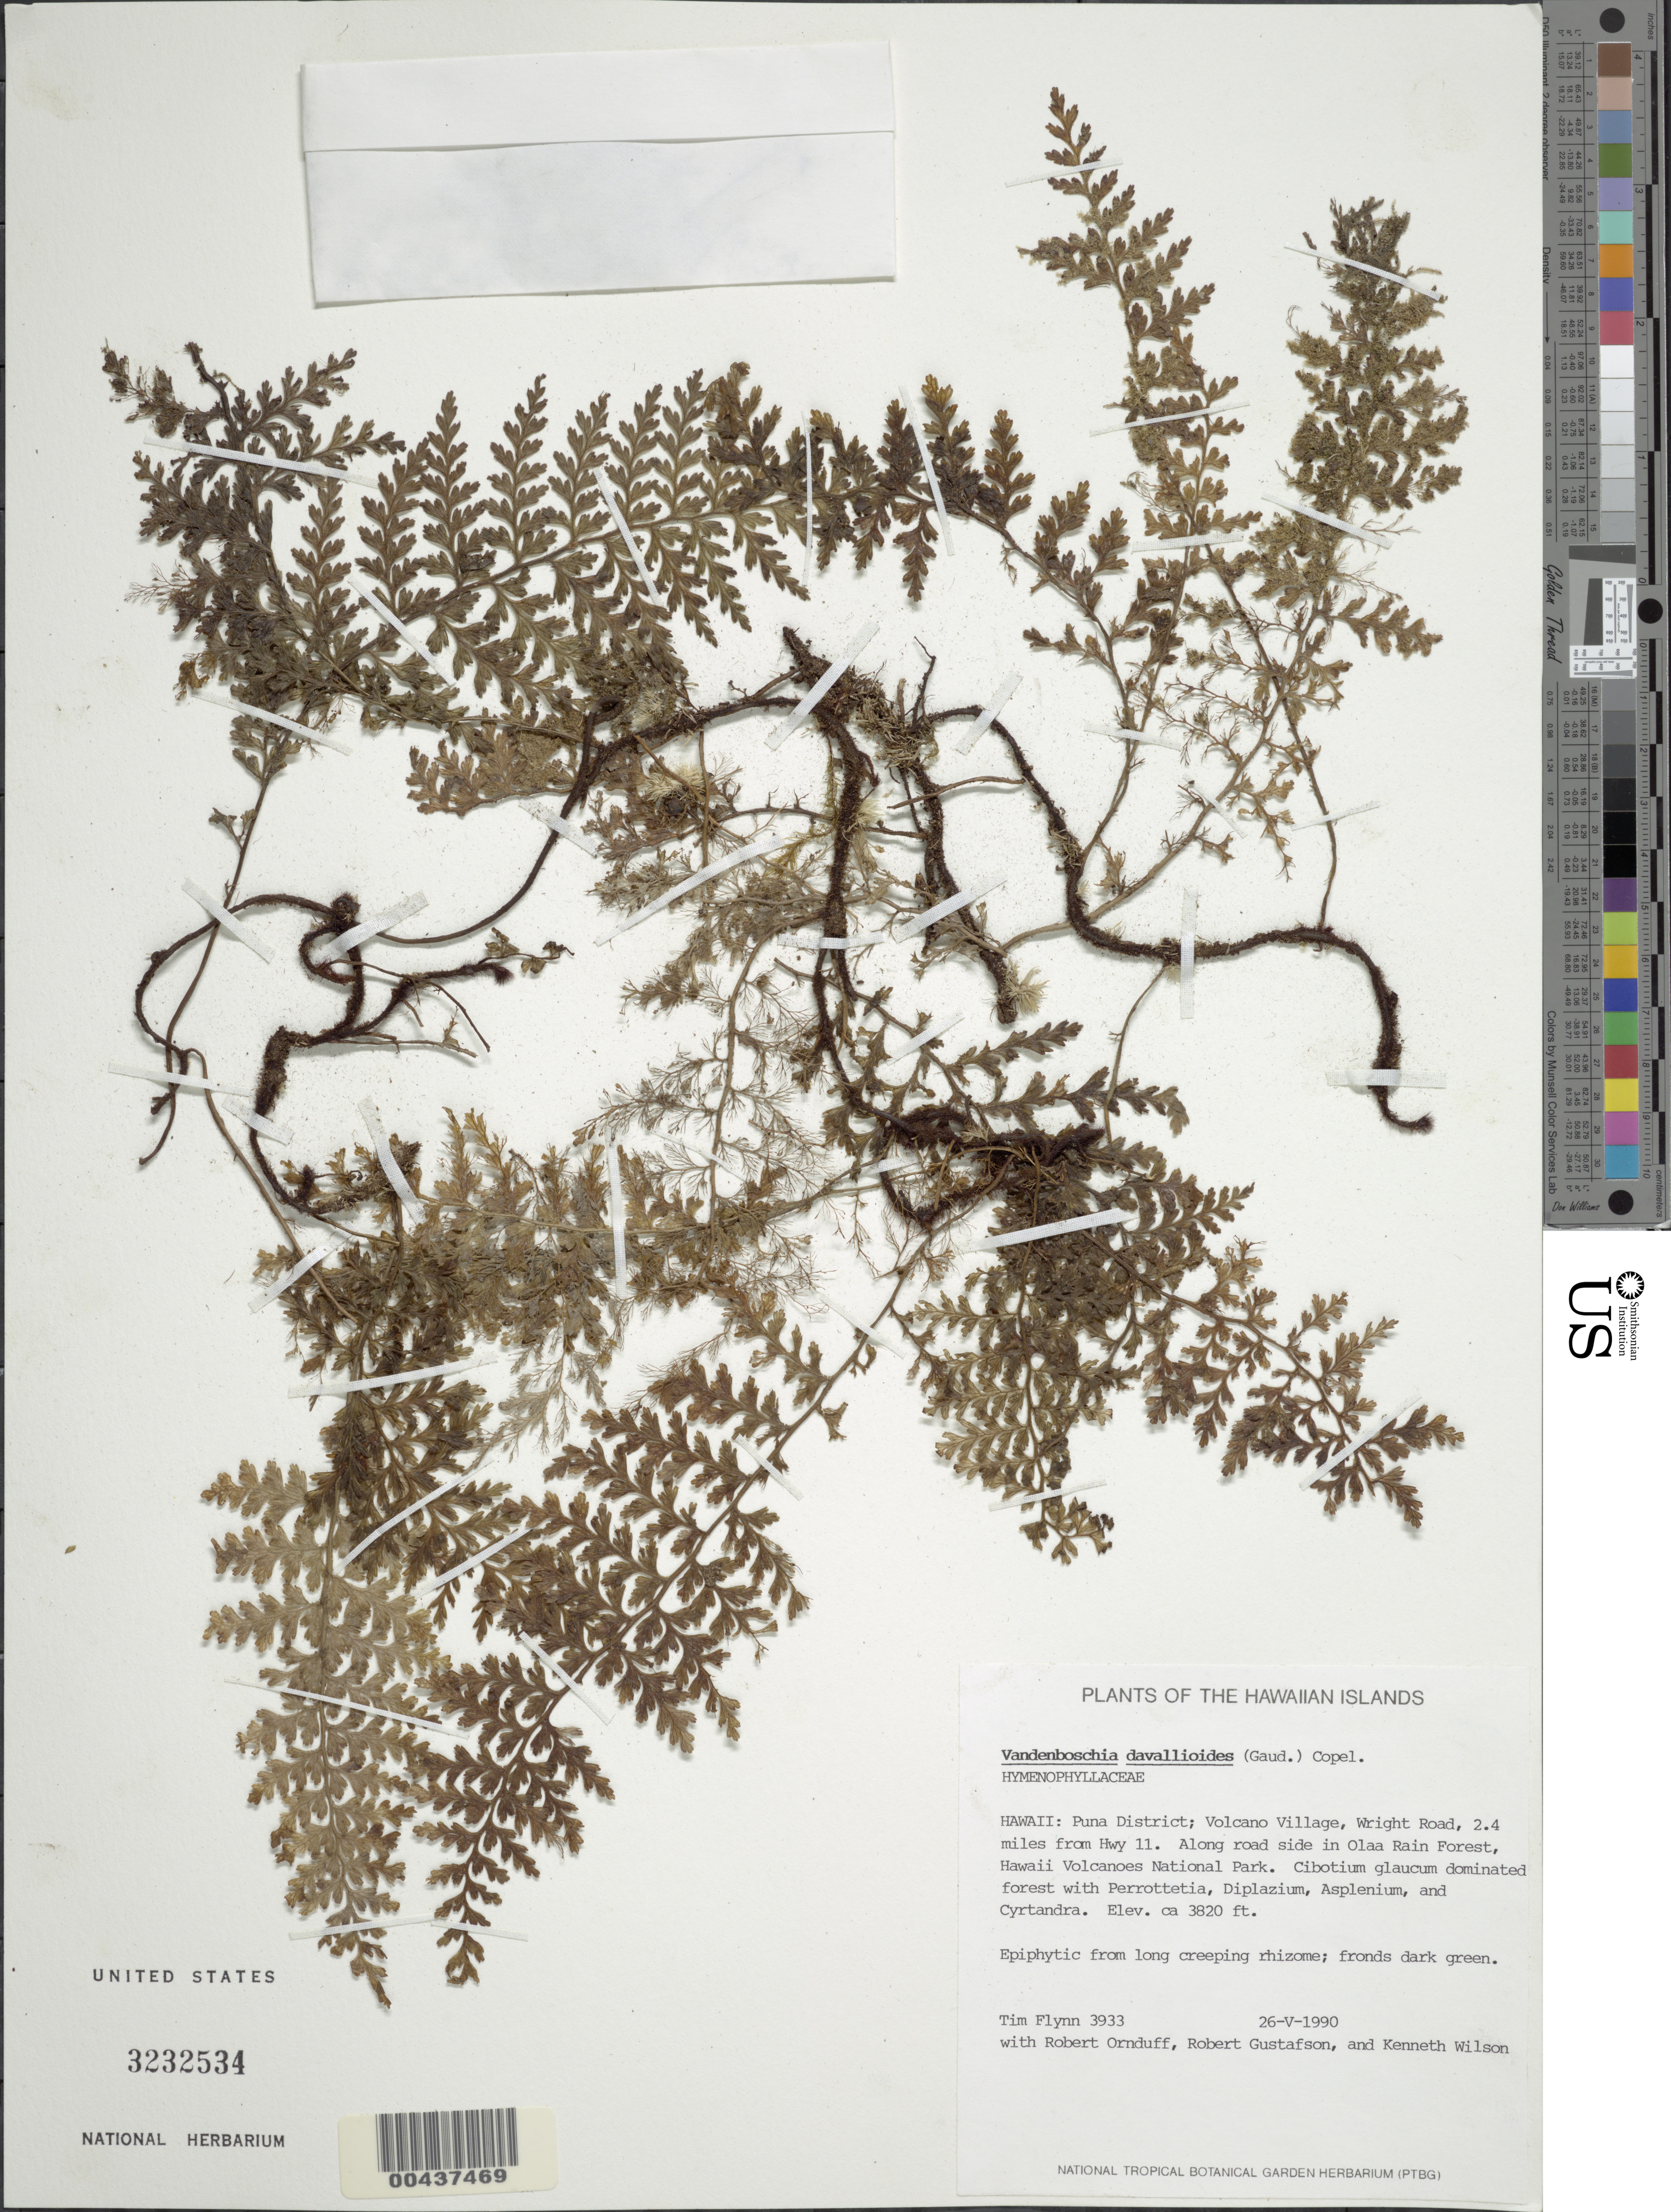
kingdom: Plantae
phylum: Tracheophyta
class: Polypodiopsida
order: Hymenophyllales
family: Hymenophyllaceae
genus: Vandenboschia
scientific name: Vandenboschia davallioides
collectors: T. W. Flynn, R. Ornduff, R. Gustafson & K. Wilson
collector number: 3933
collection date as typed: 26 May 1990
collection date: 1990-05-26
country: United States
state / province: Hawaii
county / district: Hawaii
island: Hawaii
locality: Puna District; Volcano Village, Wright Rd., 2.4 mi from Hwy 11. Along road side in Olaa Rain Forest, Hawaii Volcanoes Nat'l Park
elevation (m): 1164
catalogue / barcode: US 3232534